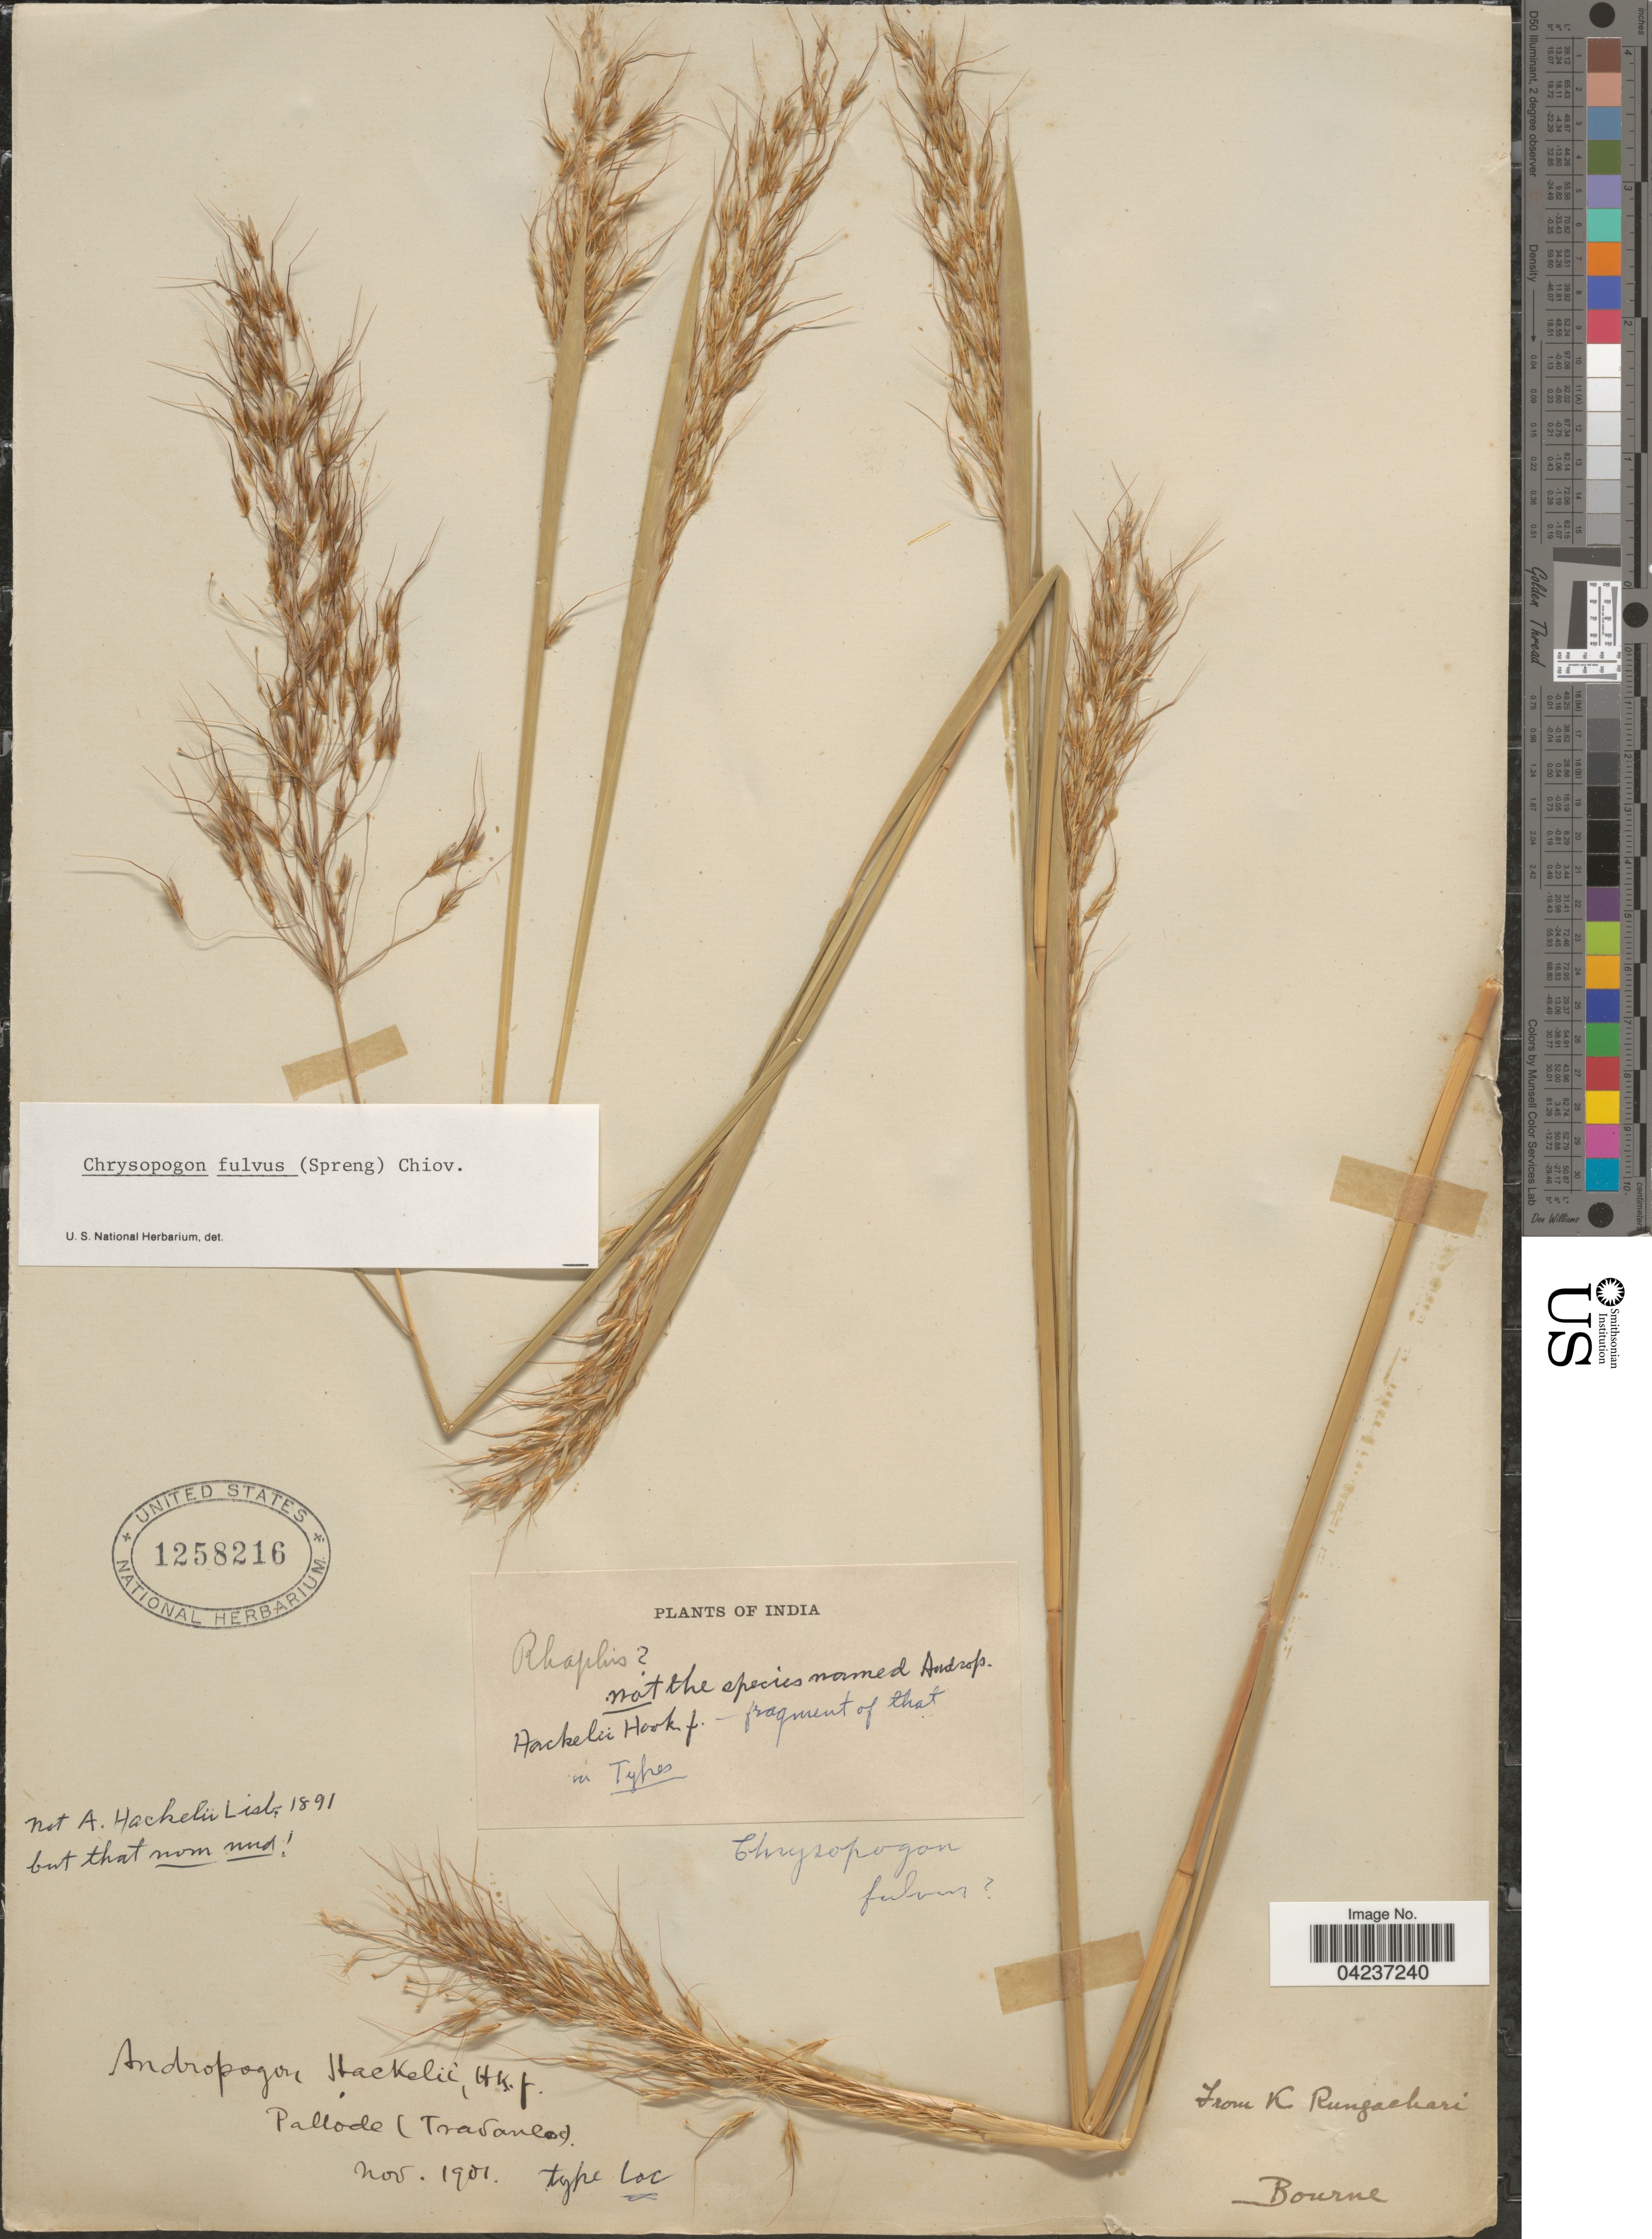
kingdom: Plantae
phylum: Tracheophyta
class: Liliopsida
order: Poales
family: Poaceae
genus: Chrysopogon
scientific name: Chrysopogon gryllus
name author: (L.) Trin.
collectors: -- Bourne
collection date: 1901-11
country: India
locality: Pallode (Travancor).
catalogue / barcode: US 1258216